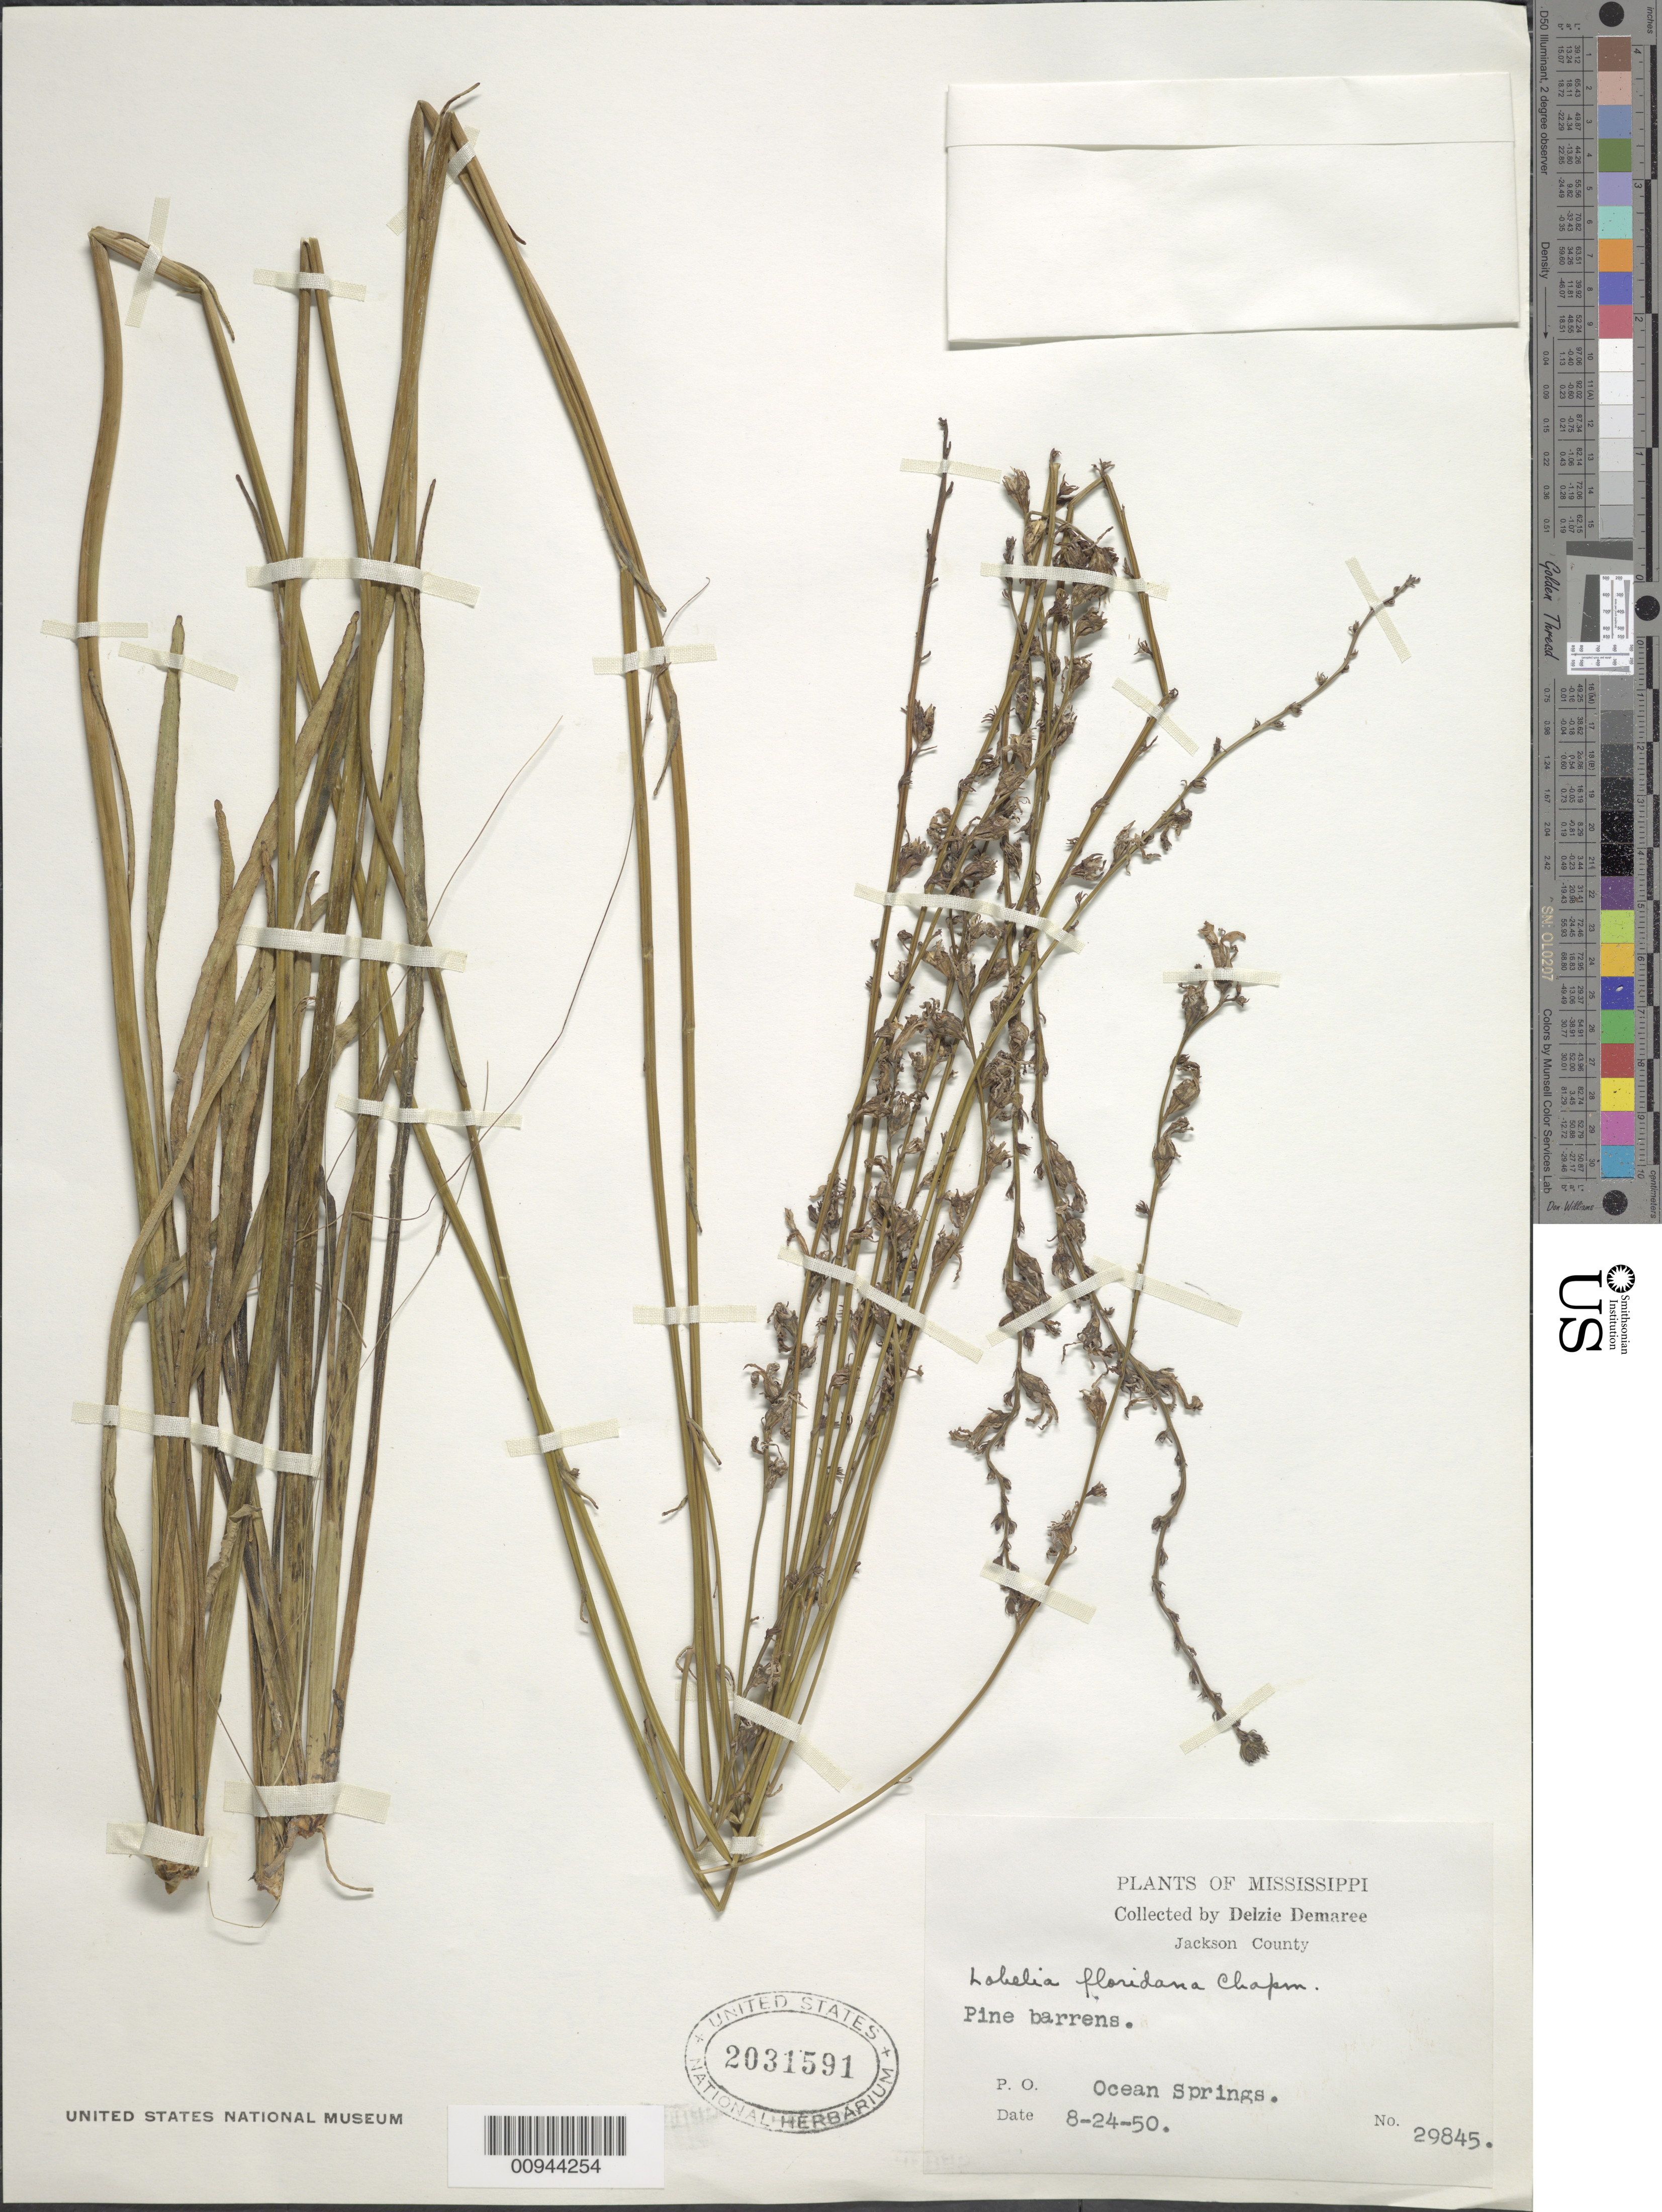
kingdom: Plantae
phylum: Tracheophyta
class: Magnoliopsida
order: Asterales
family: Campanulaceae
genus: Lobelia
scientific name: Lobelia floridana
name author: Chapm.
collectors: D. Demaree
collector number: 29845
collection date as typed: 8-24-50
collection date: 1950-08-24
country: United States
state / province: Mississippi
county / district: Jackson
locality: Ocean Springs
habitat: pine barrens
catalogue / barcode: US 2031591